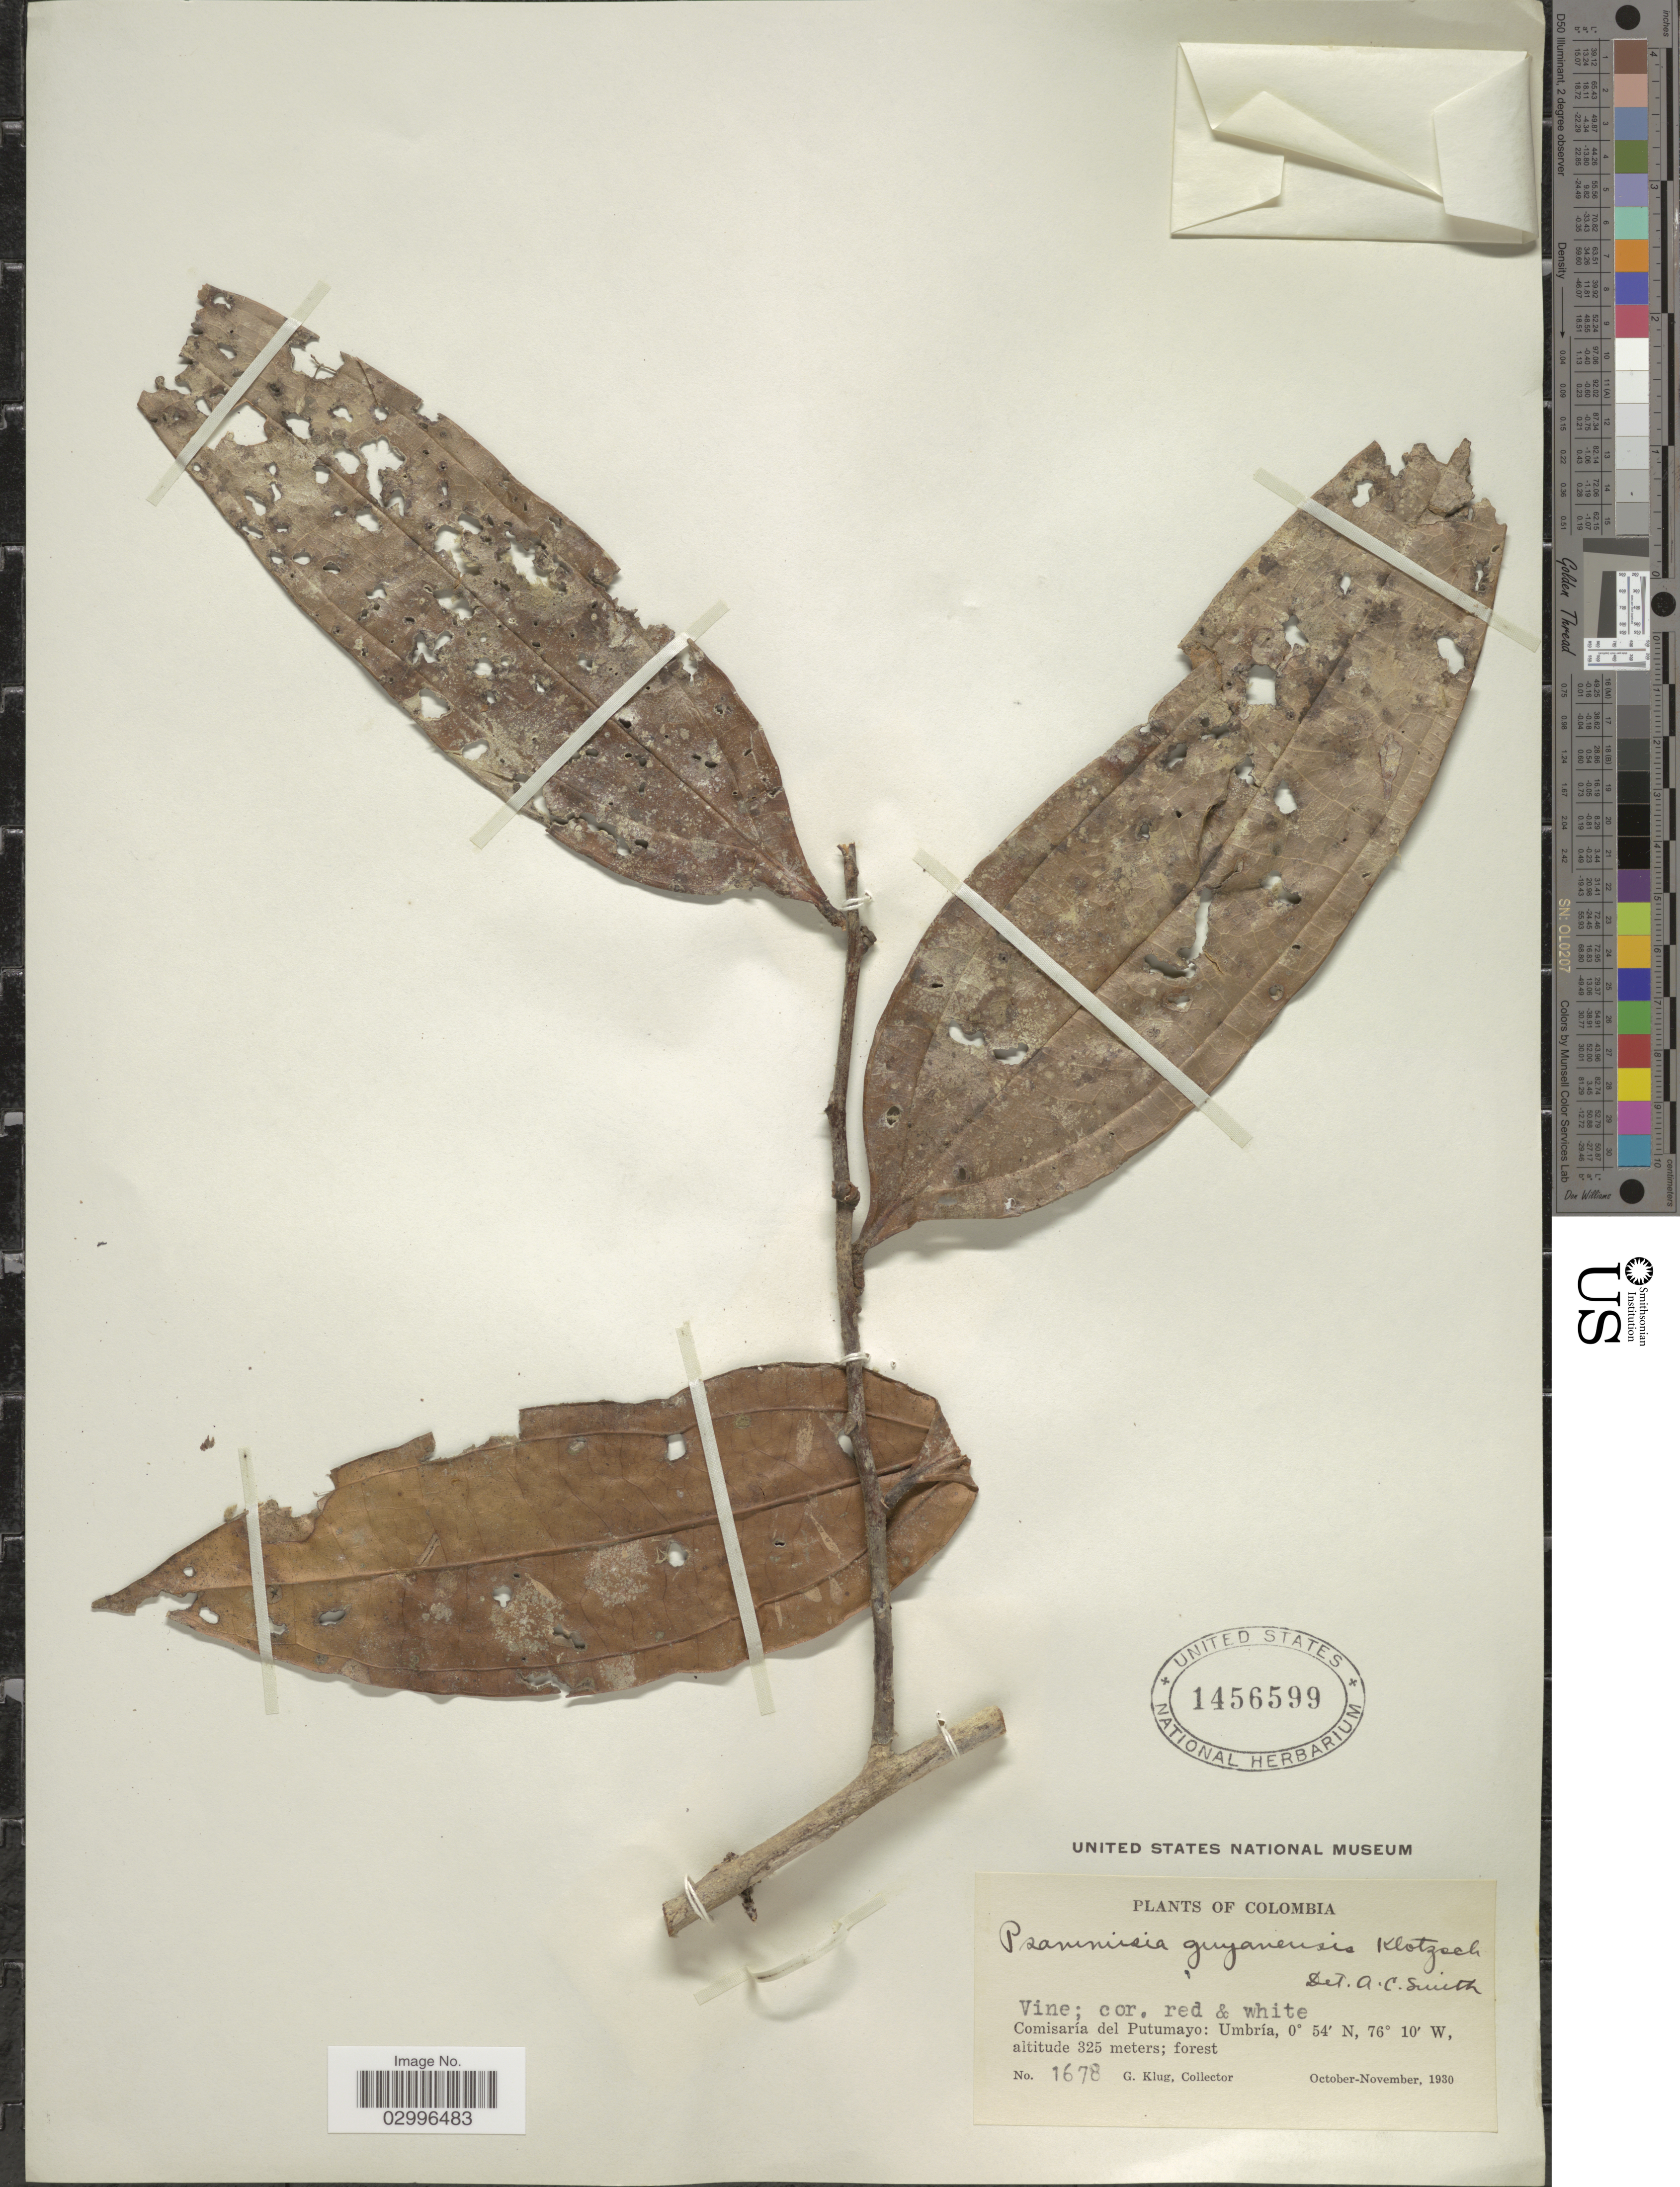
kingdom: Plantae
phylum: Tracheophyta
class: Magnoliopsida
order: Ericales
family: Ericaceae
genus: Psammisia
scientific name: Psammisia guianensis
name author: Klotzsch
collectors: G. Klug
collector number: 1678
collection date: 1930-10/1930-11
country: Colombia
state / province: Putumayo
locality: Comisaría del Putumayo: Umbría.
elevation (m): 325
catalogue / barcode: US 1456599